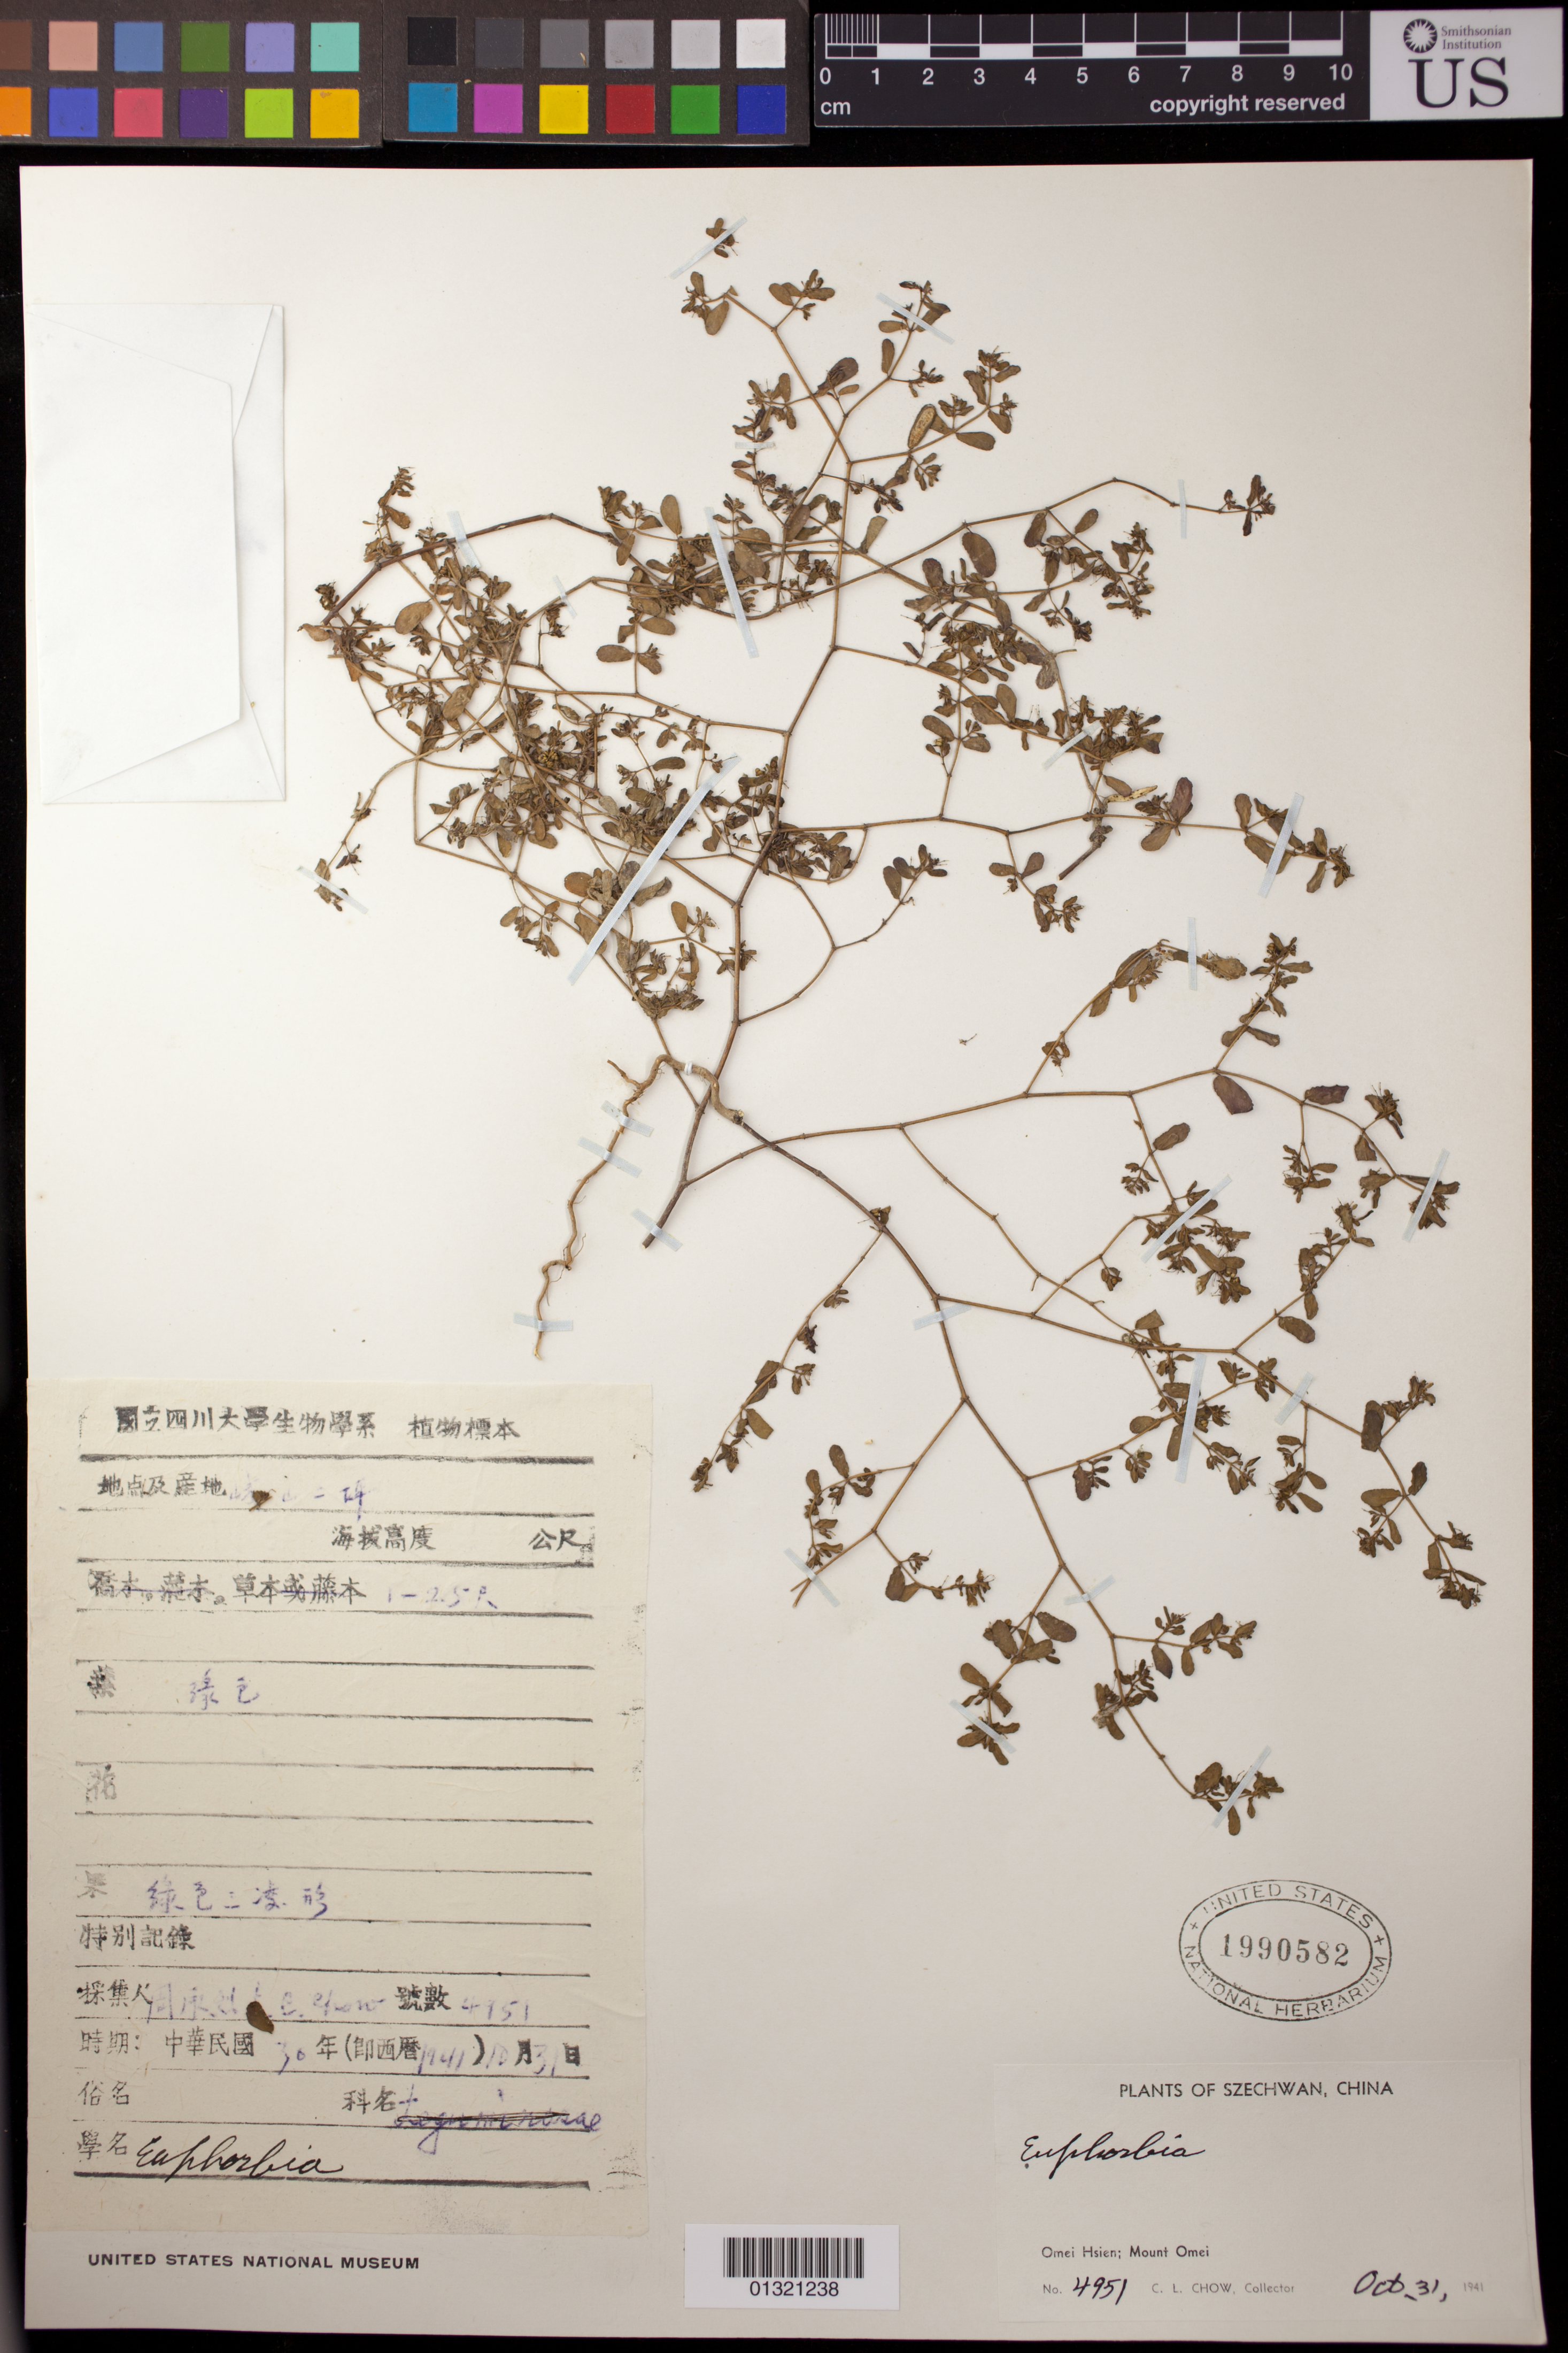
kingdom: Plantae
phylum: Tracheophyta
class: Magnoliopsida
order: Malpighiales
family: Euphorbiaceae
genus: Euphorbia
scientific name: Euphorbia sp.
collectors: C. Chow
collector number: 4951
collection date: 1941-10-31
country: China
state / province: Sichuan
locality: Omei Hsien; Mount Omei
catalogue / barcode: US 1990582